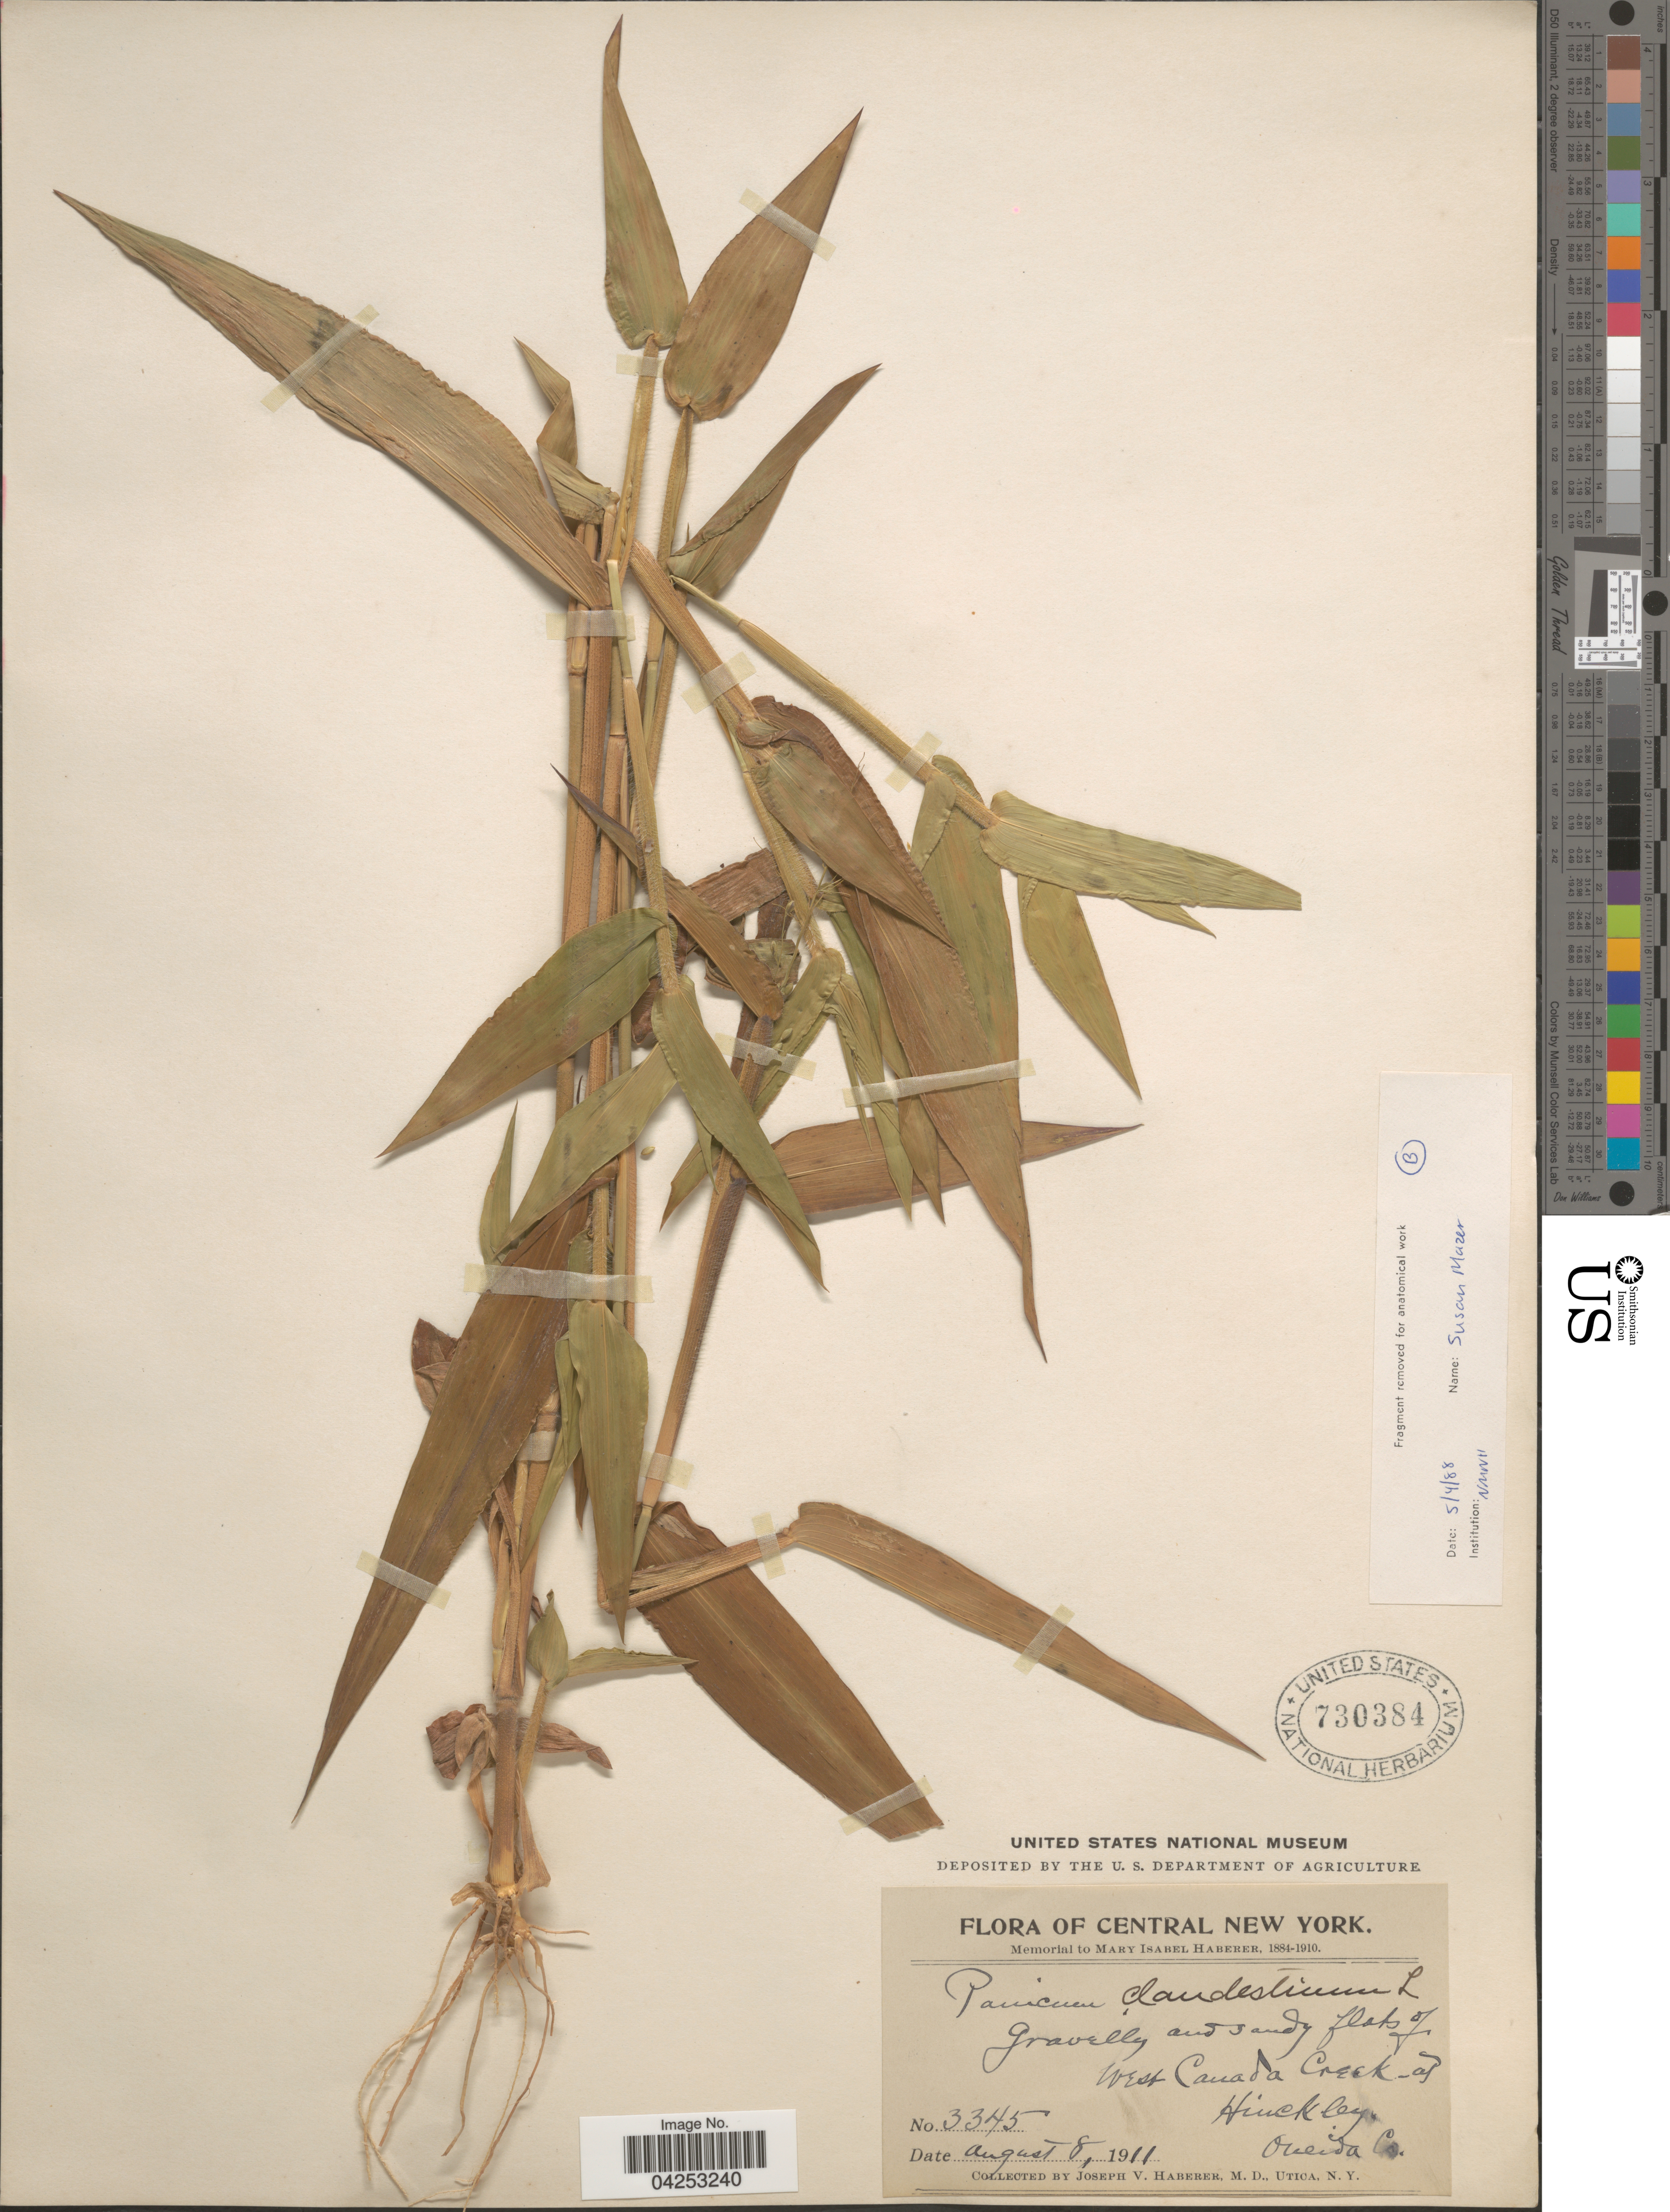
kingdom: Plantae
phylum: Tracheophyta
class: Liliopsida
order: Poales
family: Poaceae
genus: Dichanthelium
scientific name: Dichanthelium clandestinum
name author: (L.) Gould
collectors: J. V. Haberer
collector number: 3345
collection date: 1911-08-08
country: United States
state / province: New York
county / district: Oneida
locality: Central New York. Gravelly and sandy flats of West Canada Creek at Hinckley, Oneida Co.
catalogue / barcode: US 730384